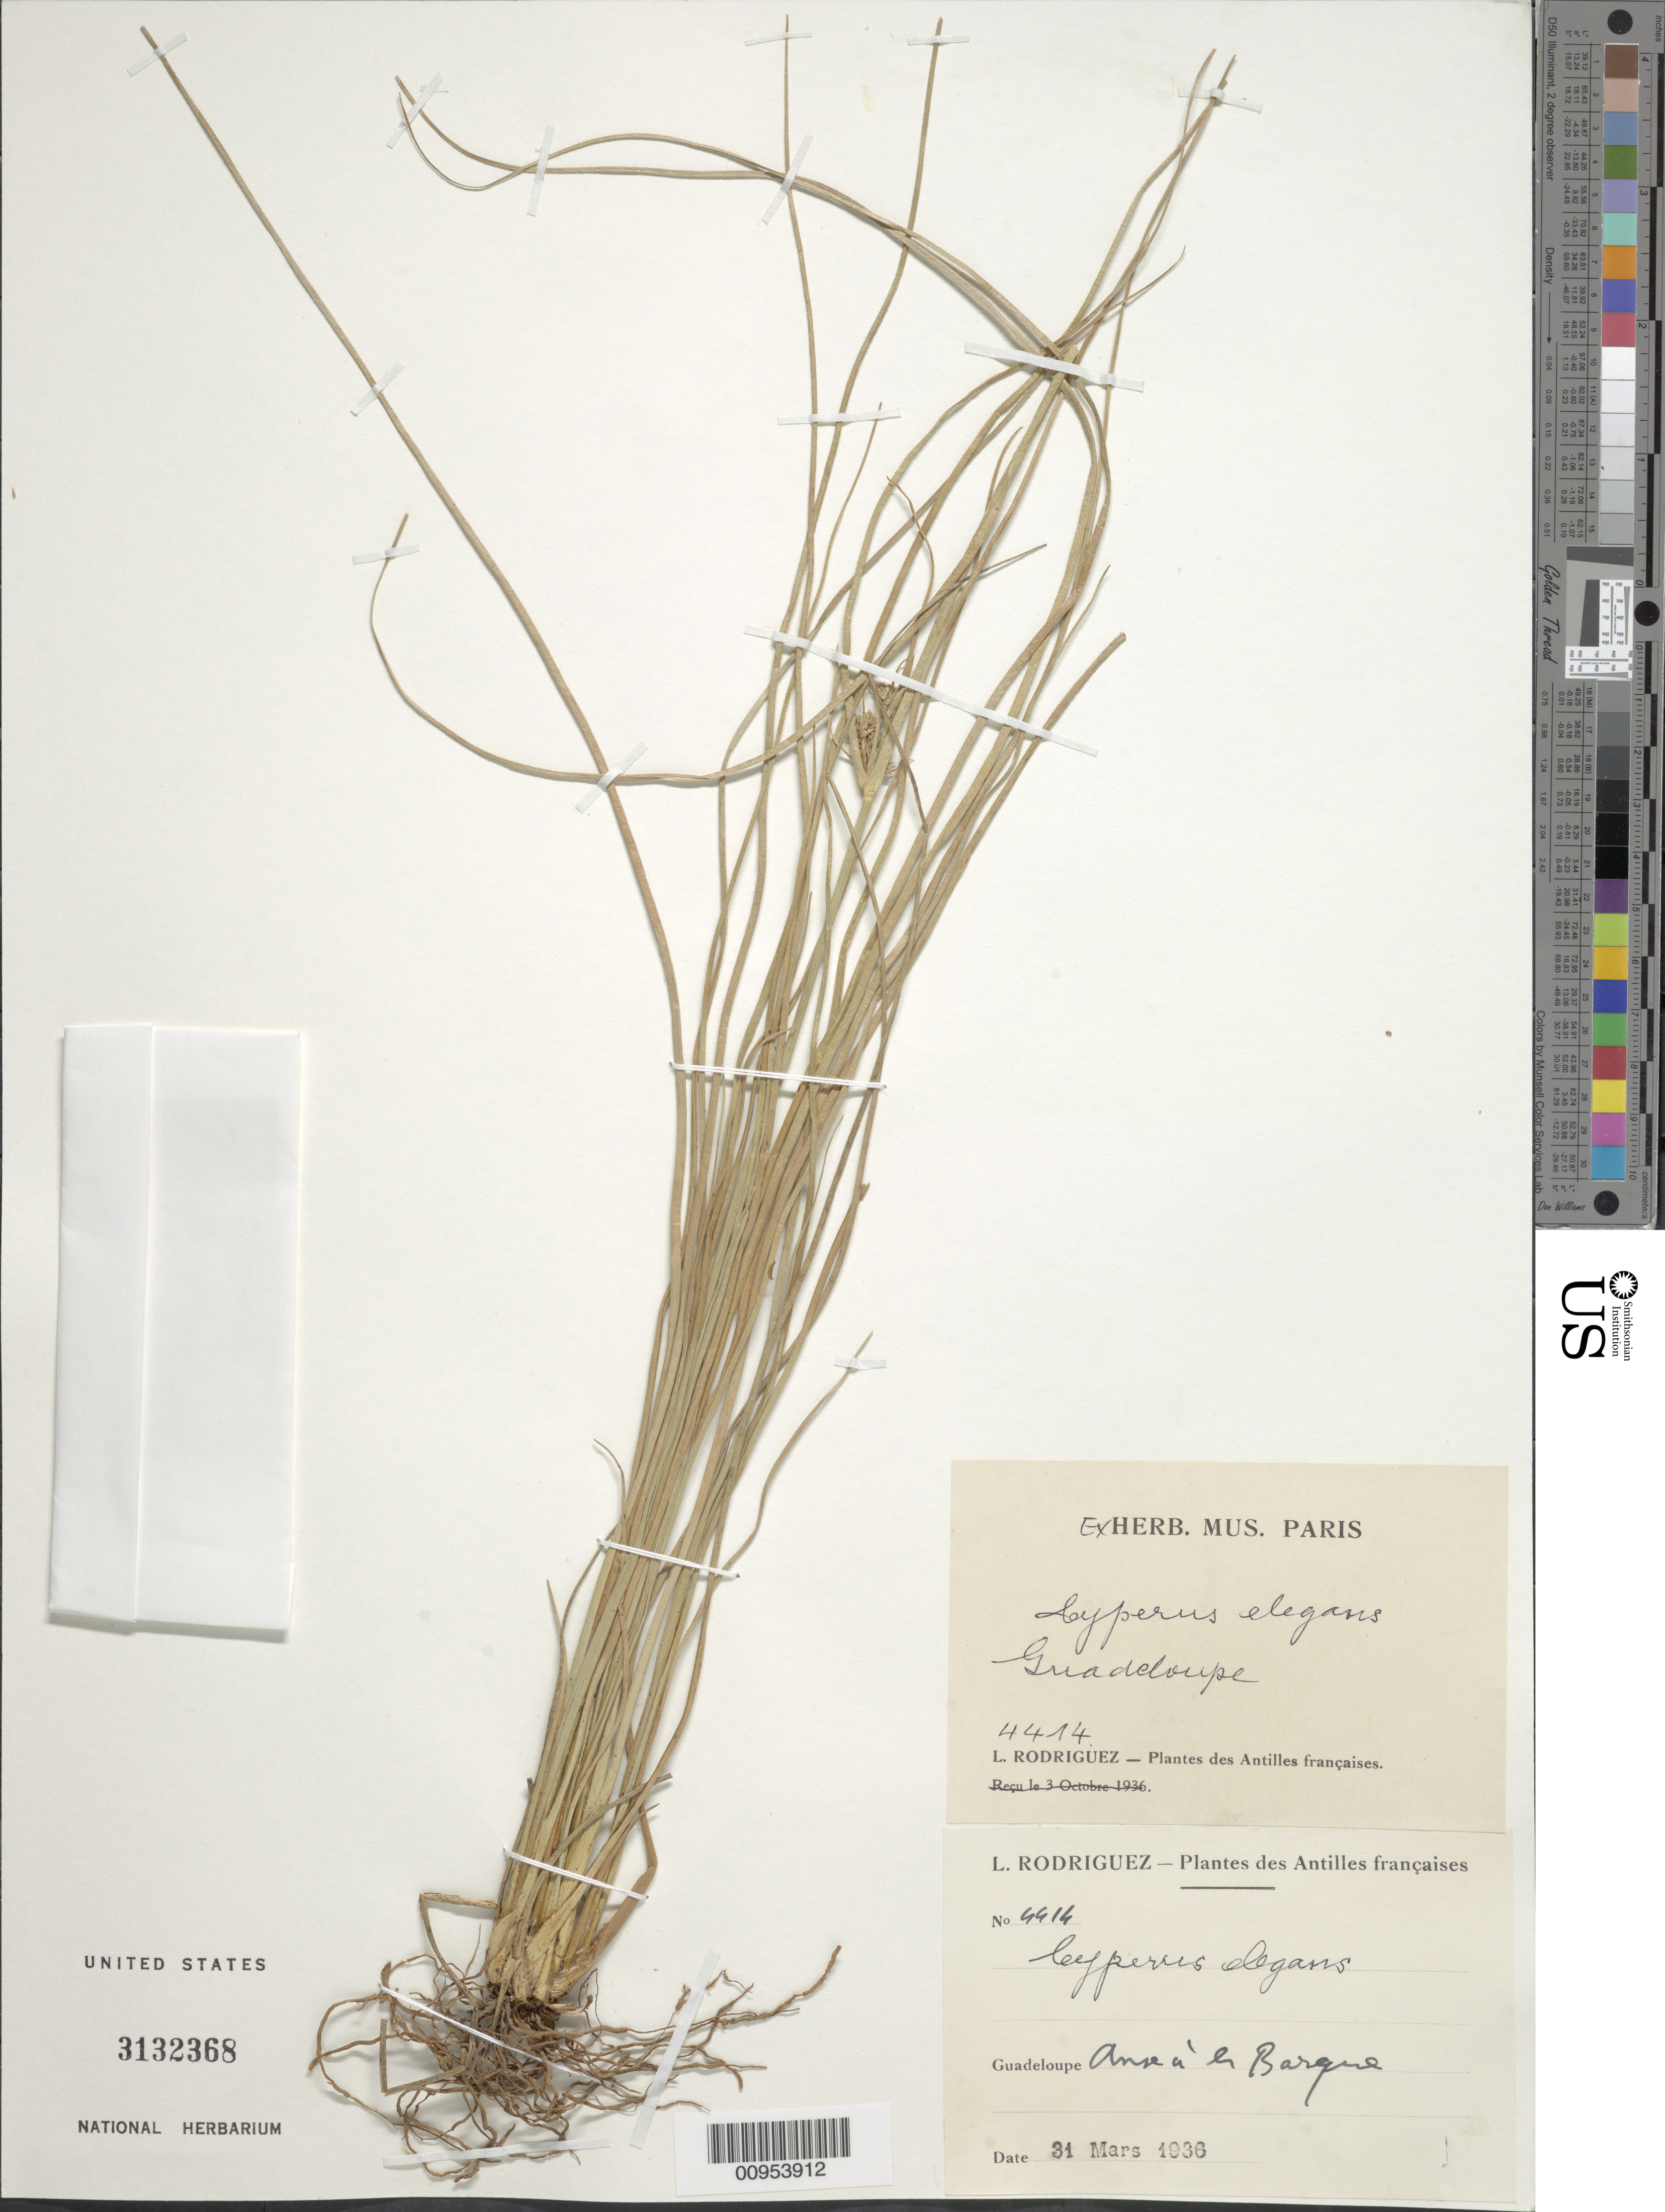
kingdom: Plantae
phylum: Tracheophyta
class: Liliopsida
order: Poales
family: Cyperaceae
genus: Cyperus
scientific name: Cyperus elegans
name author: L.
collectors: L. Rodriguez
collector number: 4414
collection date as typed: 31 Mar 1936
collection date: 1936-03-31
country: Guadeloupe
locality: Anse à la Barque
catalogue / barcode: US 3132368